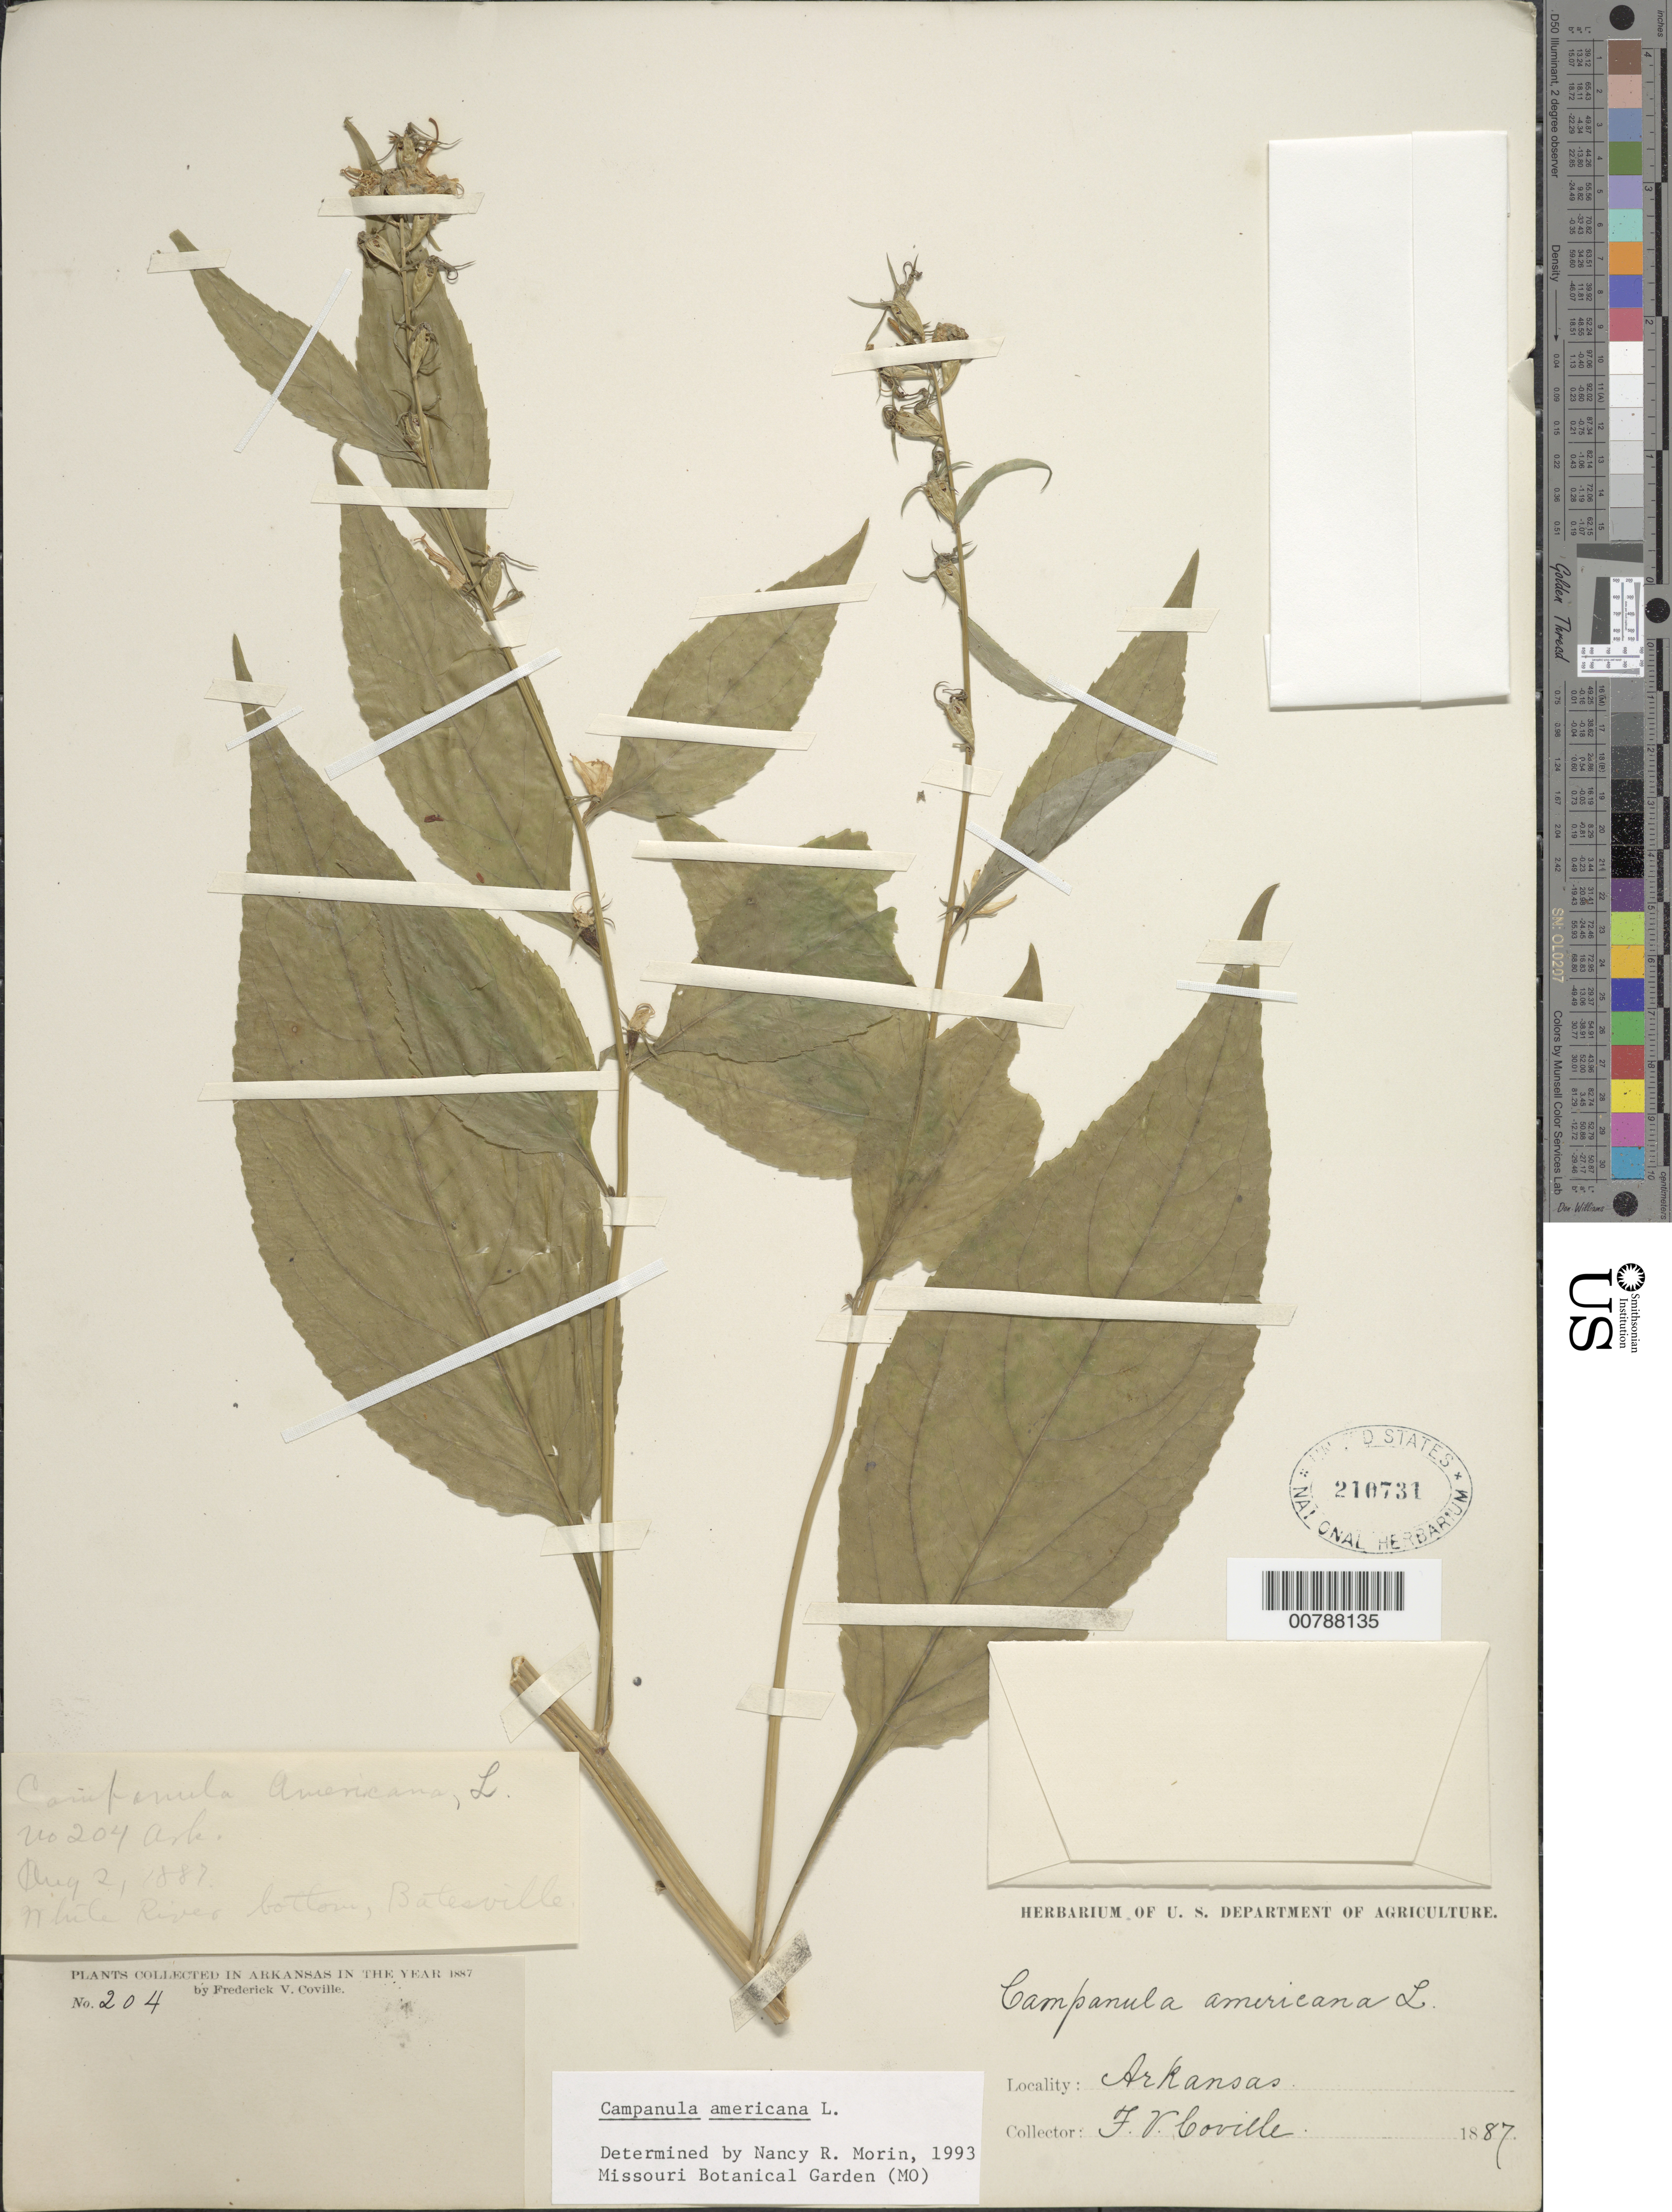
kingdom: Plantae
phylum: Tracheophyta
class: Magnoliopsida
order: Asterales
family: Campanulaceae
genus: Campanula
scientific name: Campanula americana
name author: L.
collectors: F. V. Coville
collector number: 204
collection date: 1887-08-02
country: United States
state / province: Arkansas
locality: White River bottom, Batesville.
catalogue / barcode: US 210731